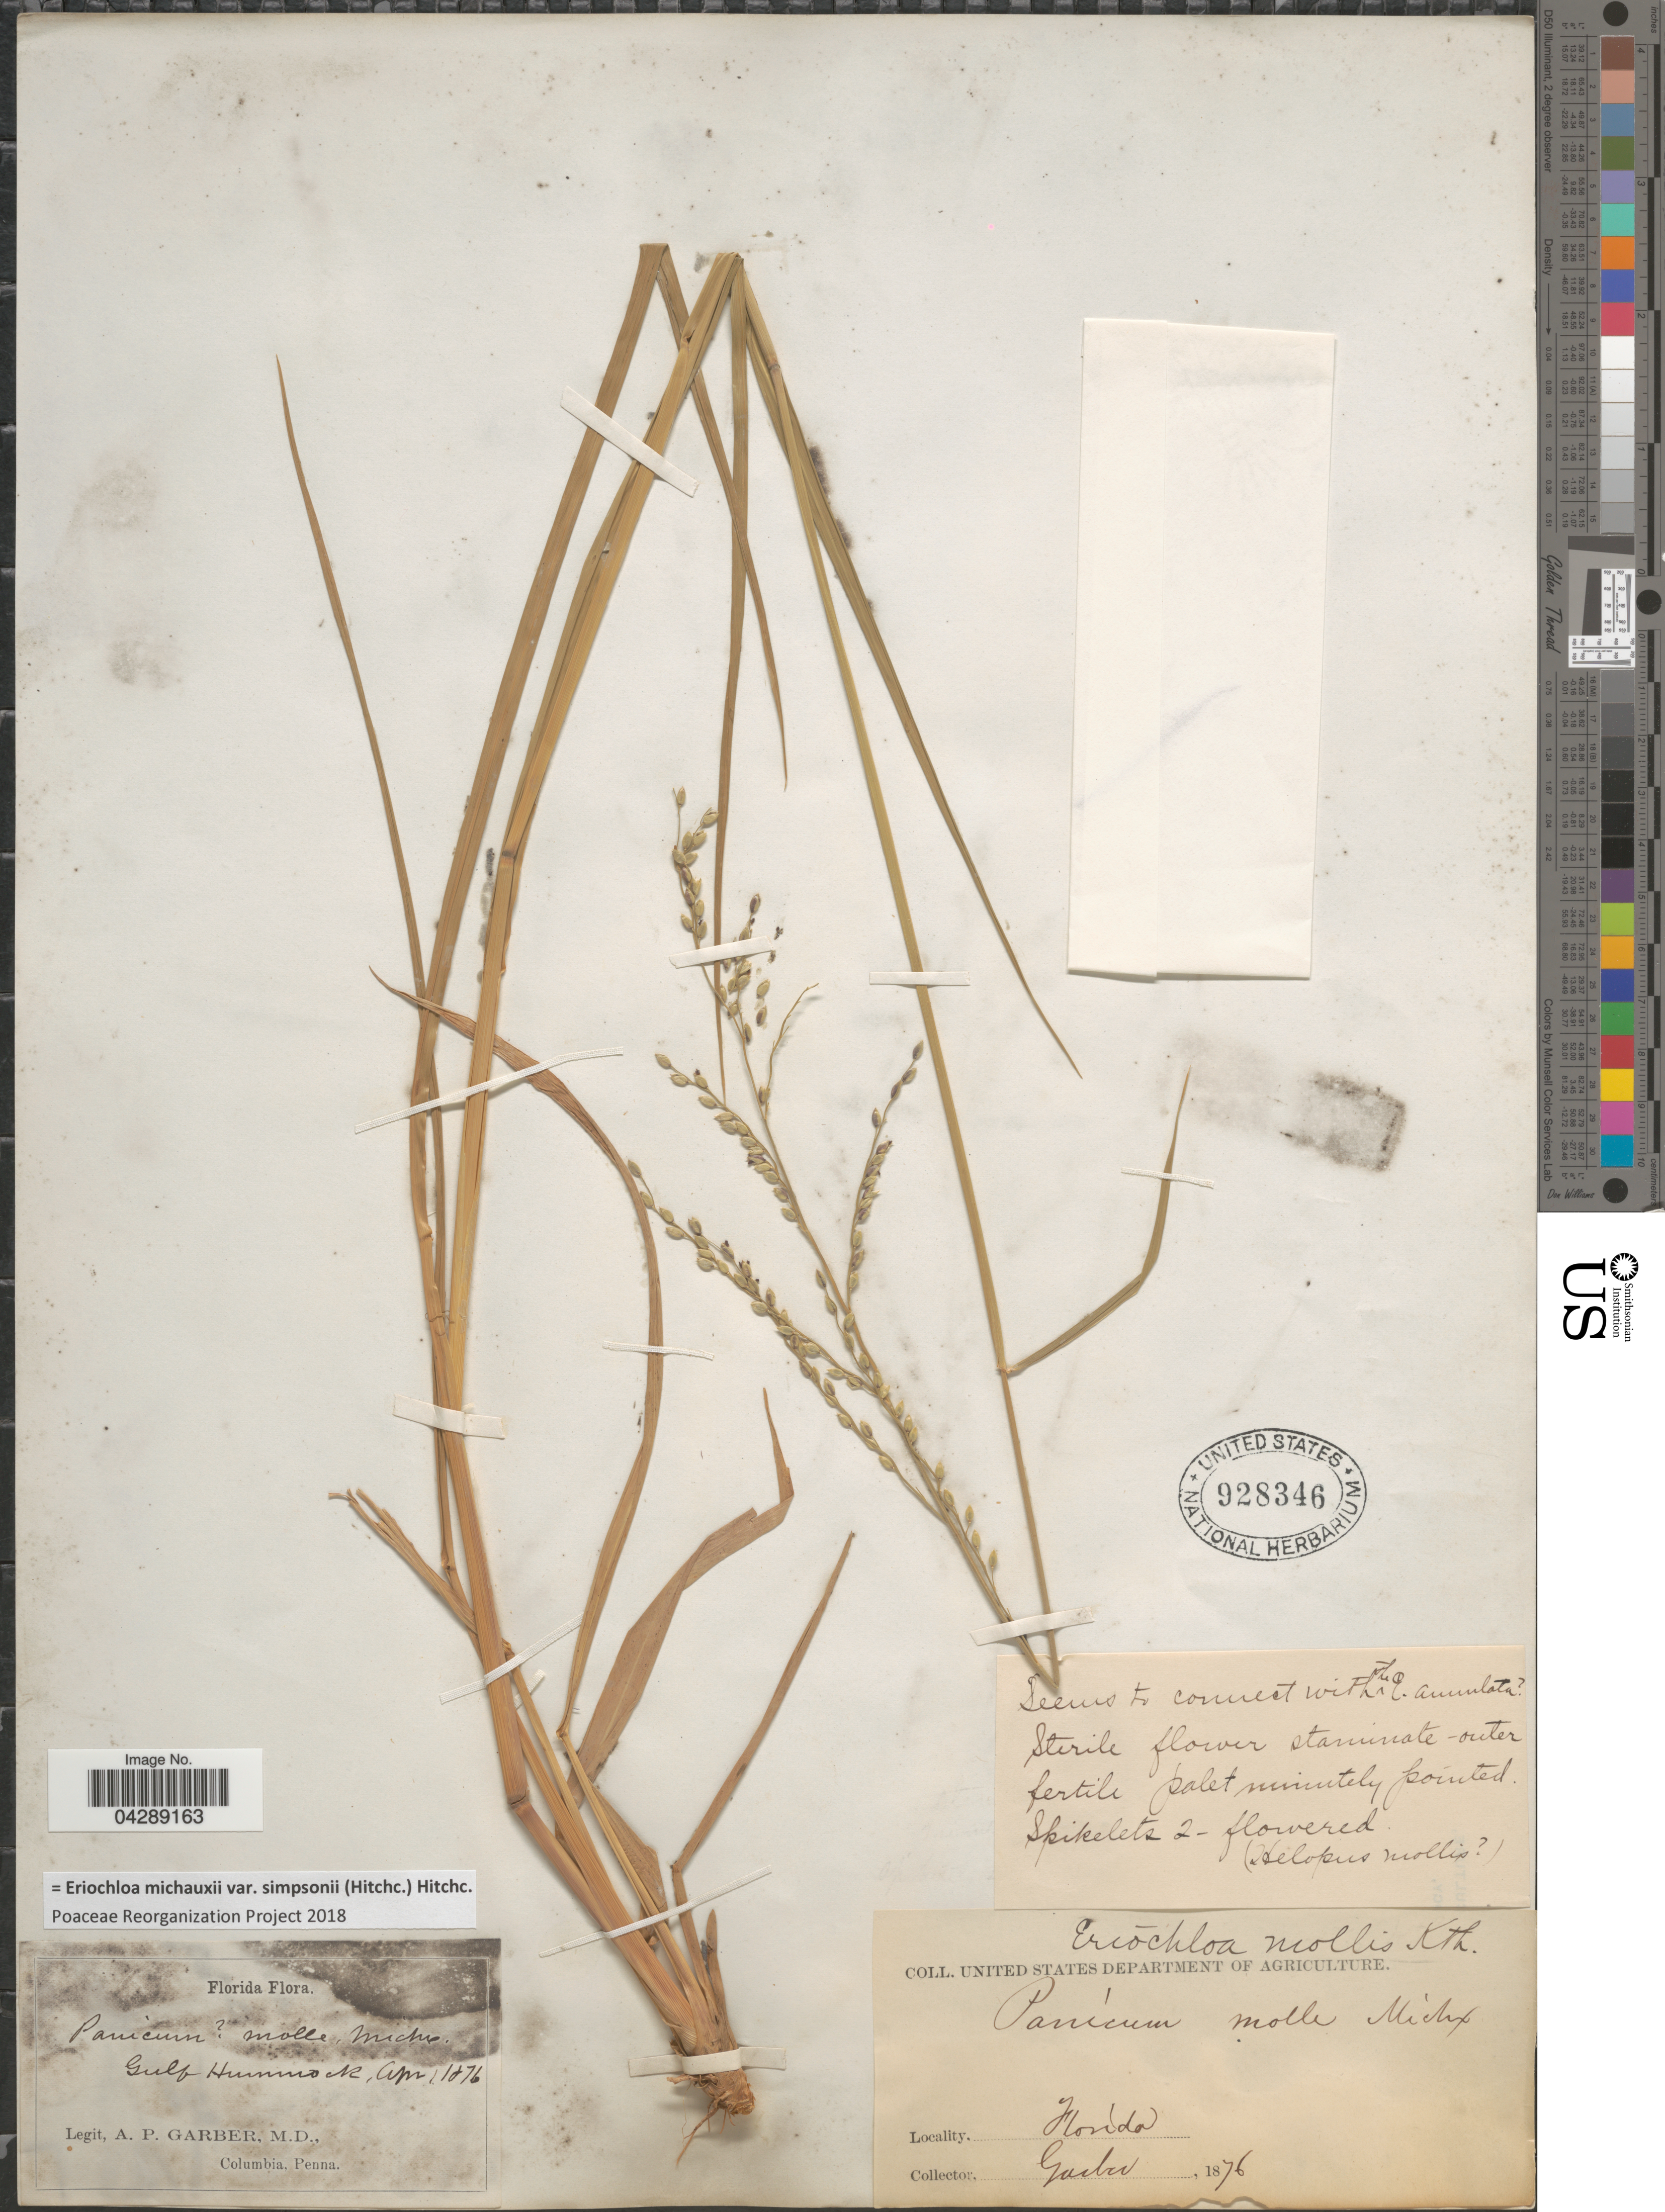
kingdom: Plantae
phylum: Tracheophyta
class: Liliopsida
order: Poales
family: Poaceae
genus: Eriochloa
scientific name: Eriochloa michauxii var. simpsonii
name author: Hitchc.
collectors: A. P. Garber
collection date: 1876-04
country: United States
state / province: Florida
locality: Gulf Hammock.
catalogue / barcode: US 928346